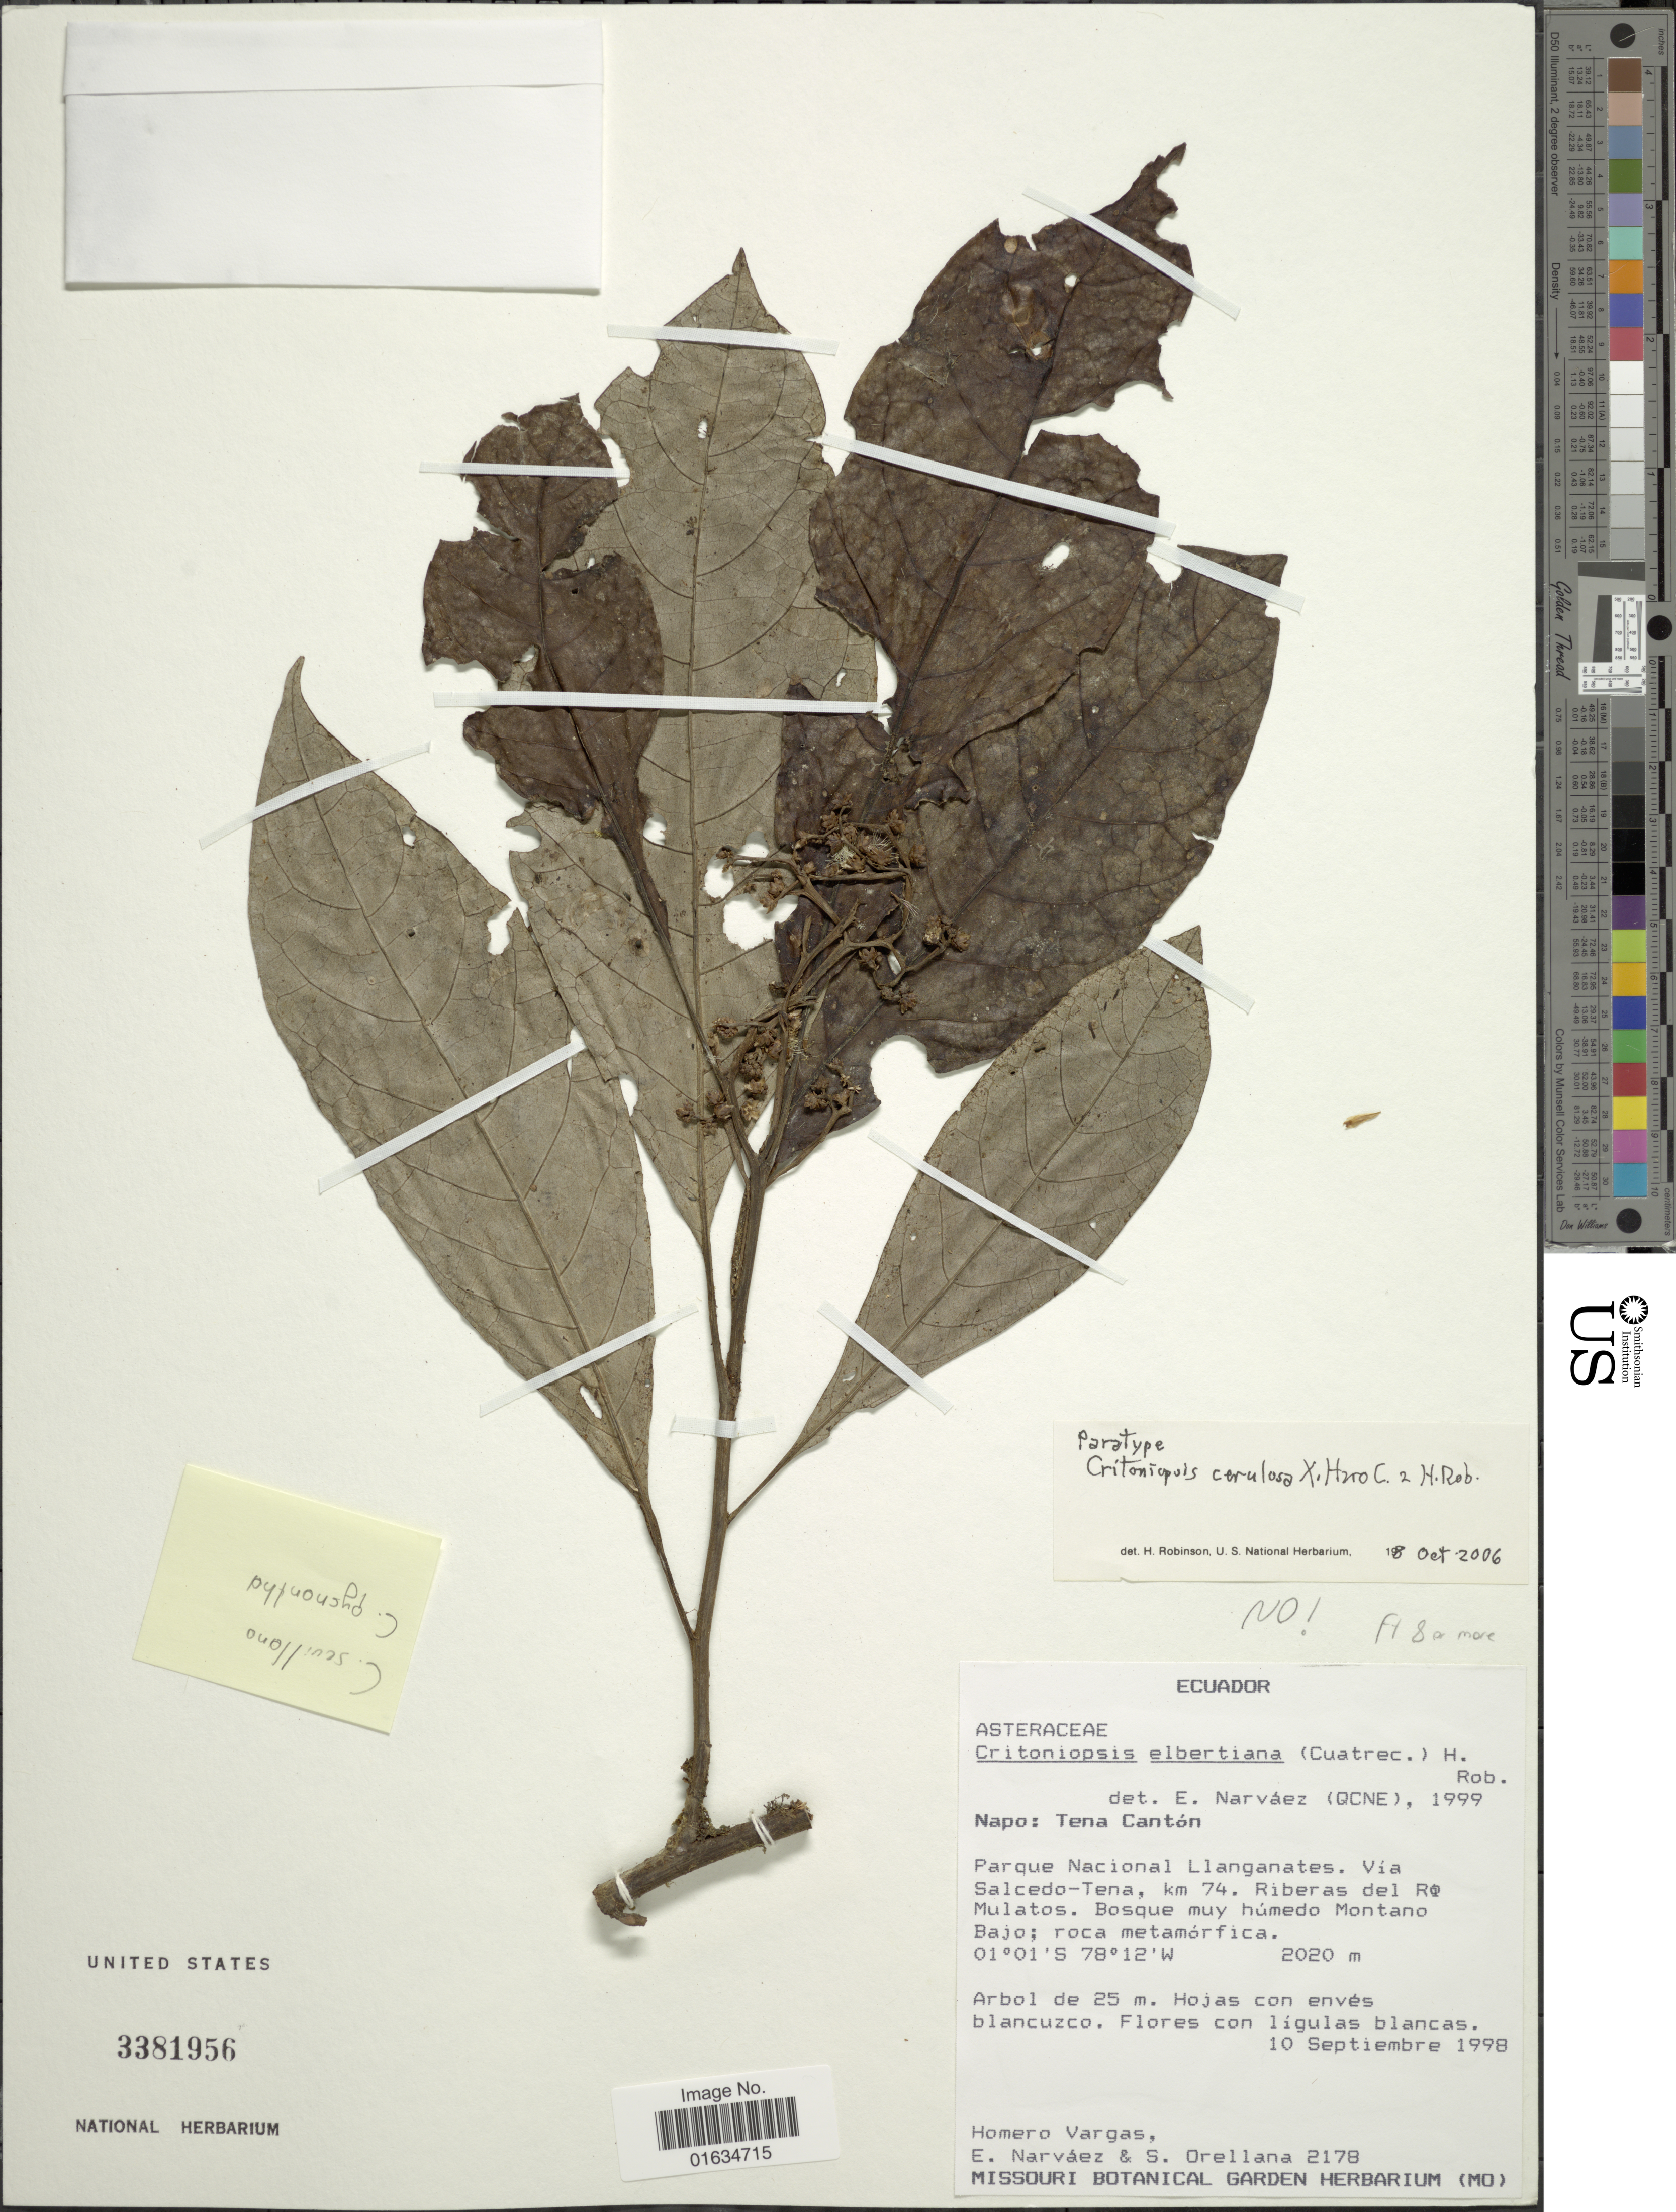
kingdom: Plantae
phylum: Tracheophyta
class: Magnoliopsida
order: Asterales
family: Asteraceae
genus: Critoniopsis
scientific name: Critoniopsis cerulosa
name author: Haro-C. & H. Rob.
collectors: H. Vargas, E. Narváez & S. Orellana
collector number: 2178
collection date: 1998-09-10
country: Ecuador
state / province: Napo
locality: Tena Cantón, Parque Nacional Llanganates, via Salcedo-Tena, km 74, riberas del Rø Mulatos, bosque muy húmedo Montano Bajo.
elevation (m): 2020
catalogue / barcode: US 3381956